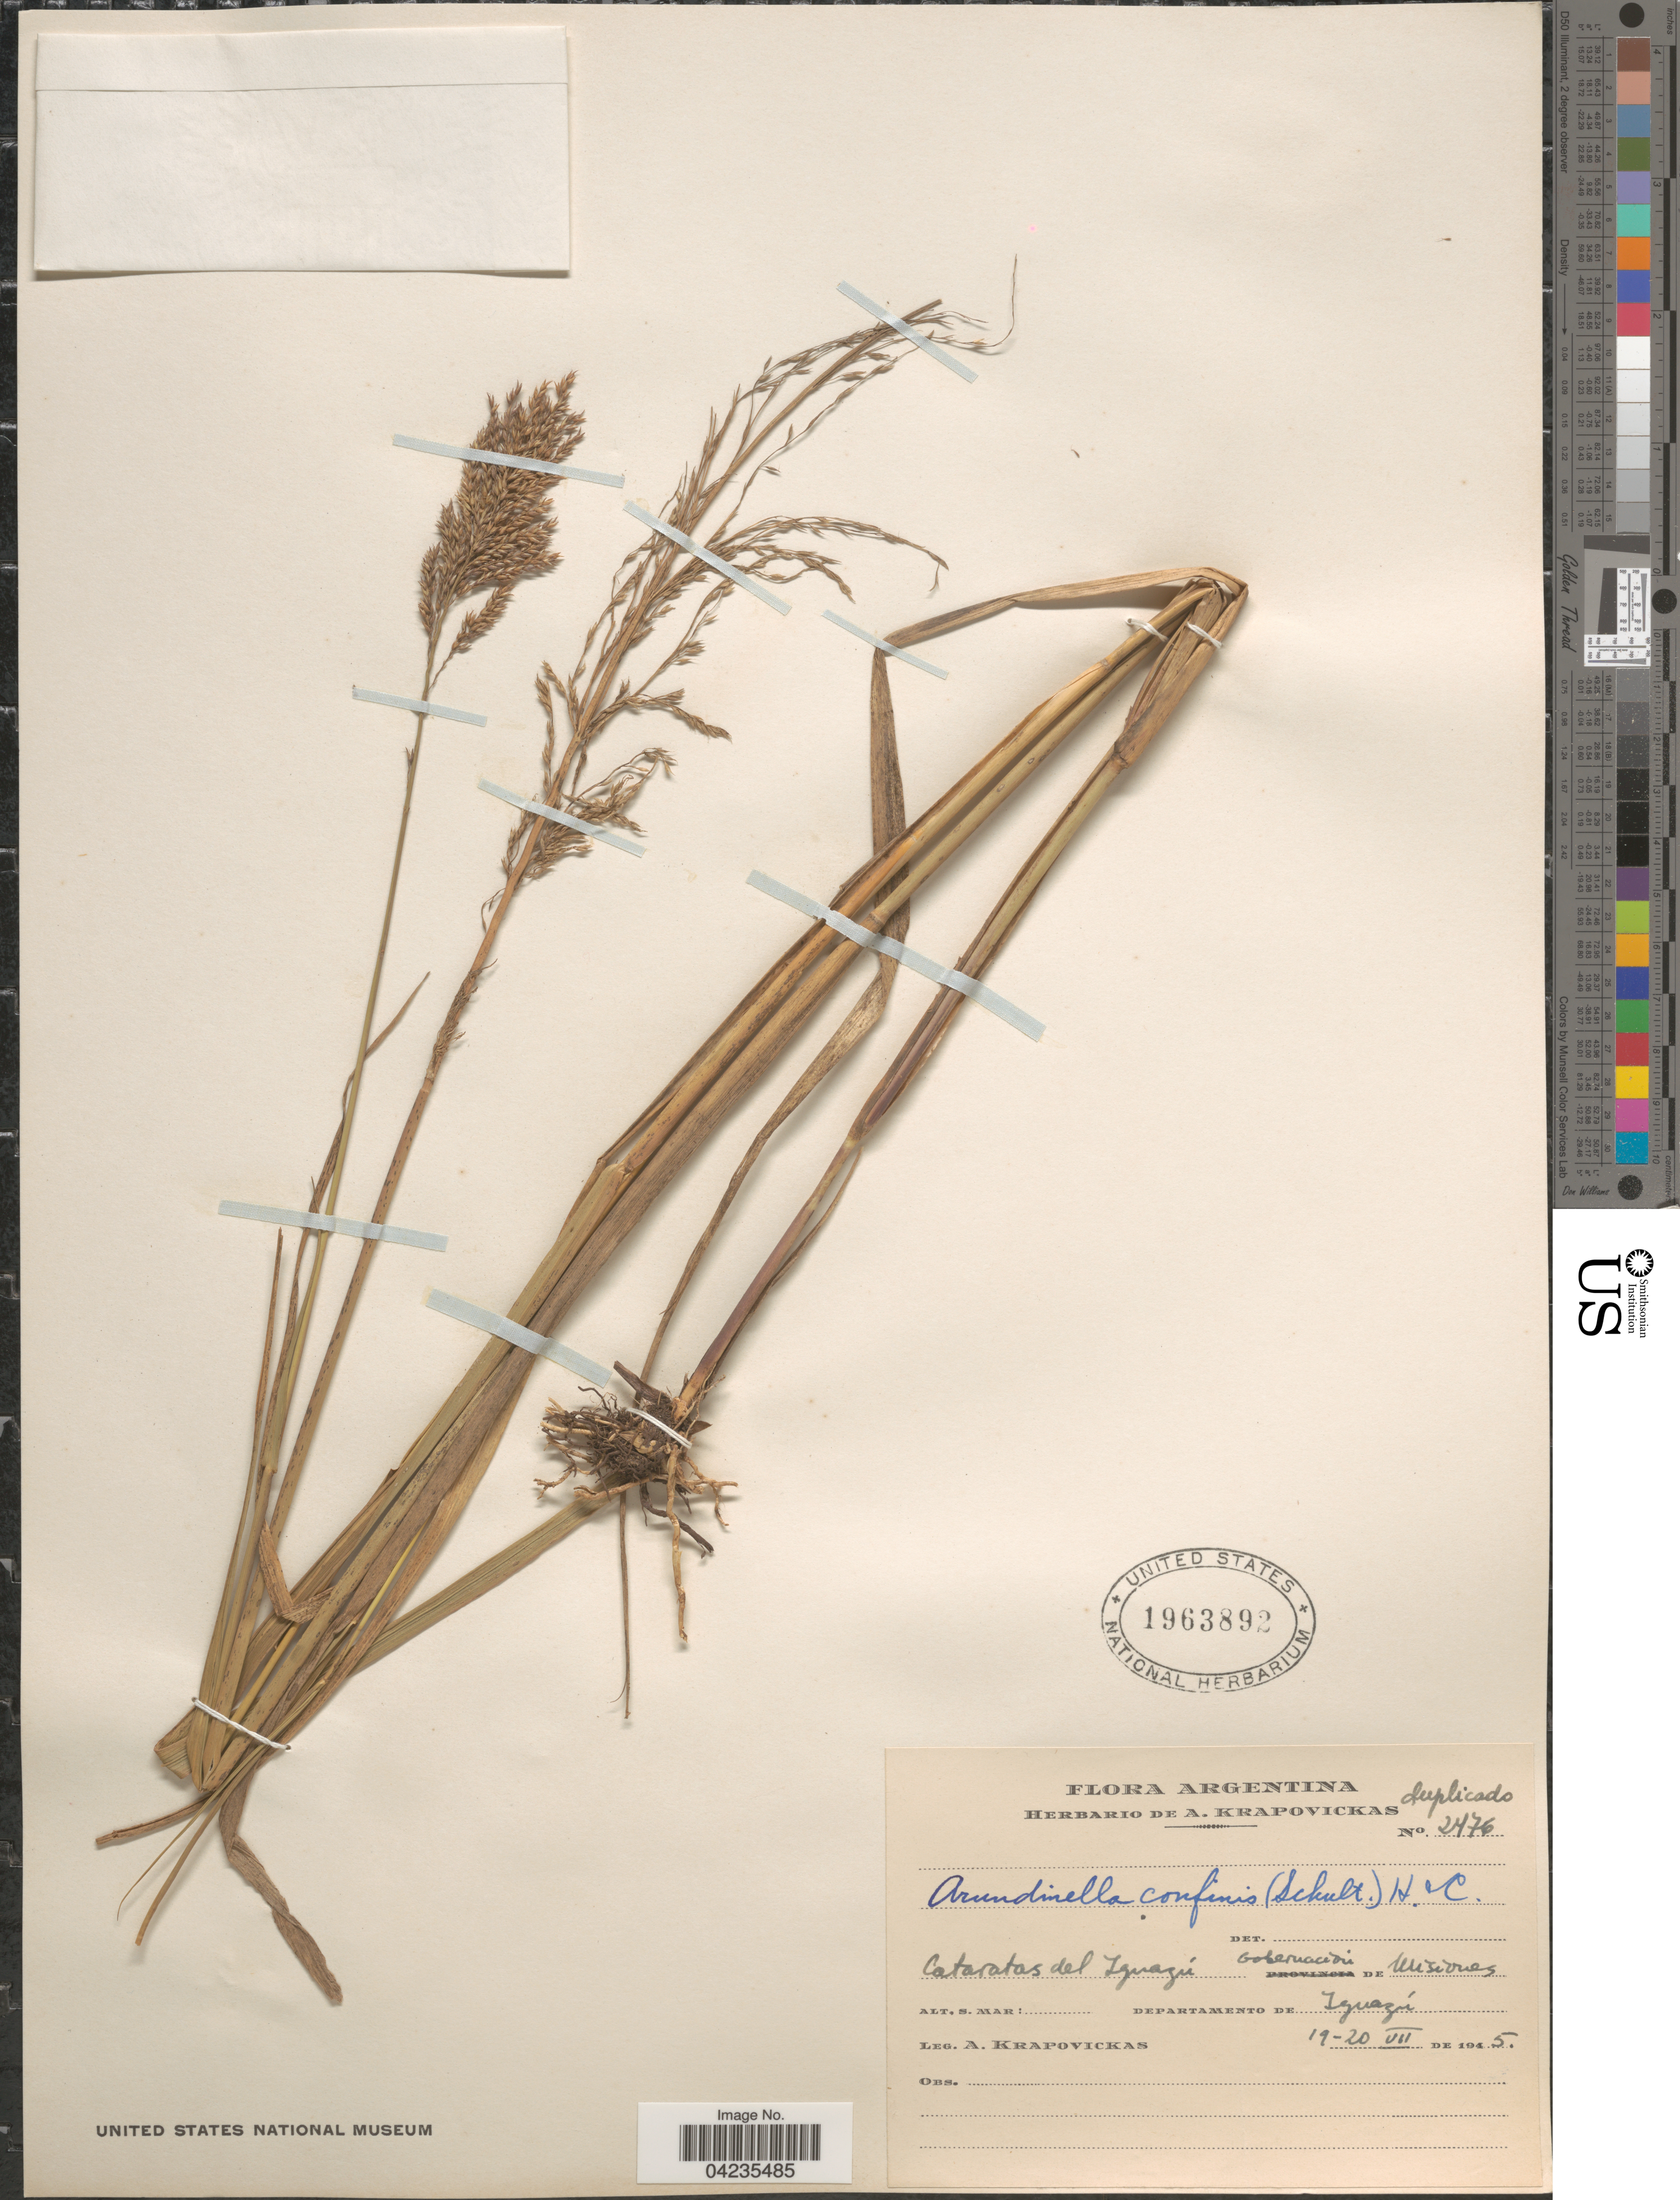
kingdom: Plantae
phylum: Tracheophyta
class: Liliopsida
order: Poales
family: Poaceae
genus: Arundinella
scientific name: Arundinella hispida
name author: (Humb. & Bonpl. ex Willd.) Kuntze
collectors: C. Vargas Calderón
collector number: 2476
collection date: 1945-07-19/1945-07-20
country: Argentina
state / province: Misiones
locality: Cataratas del Iguazú. Gobernación de Misiones. Departamento de Iguazú.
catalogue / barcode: US 1963892